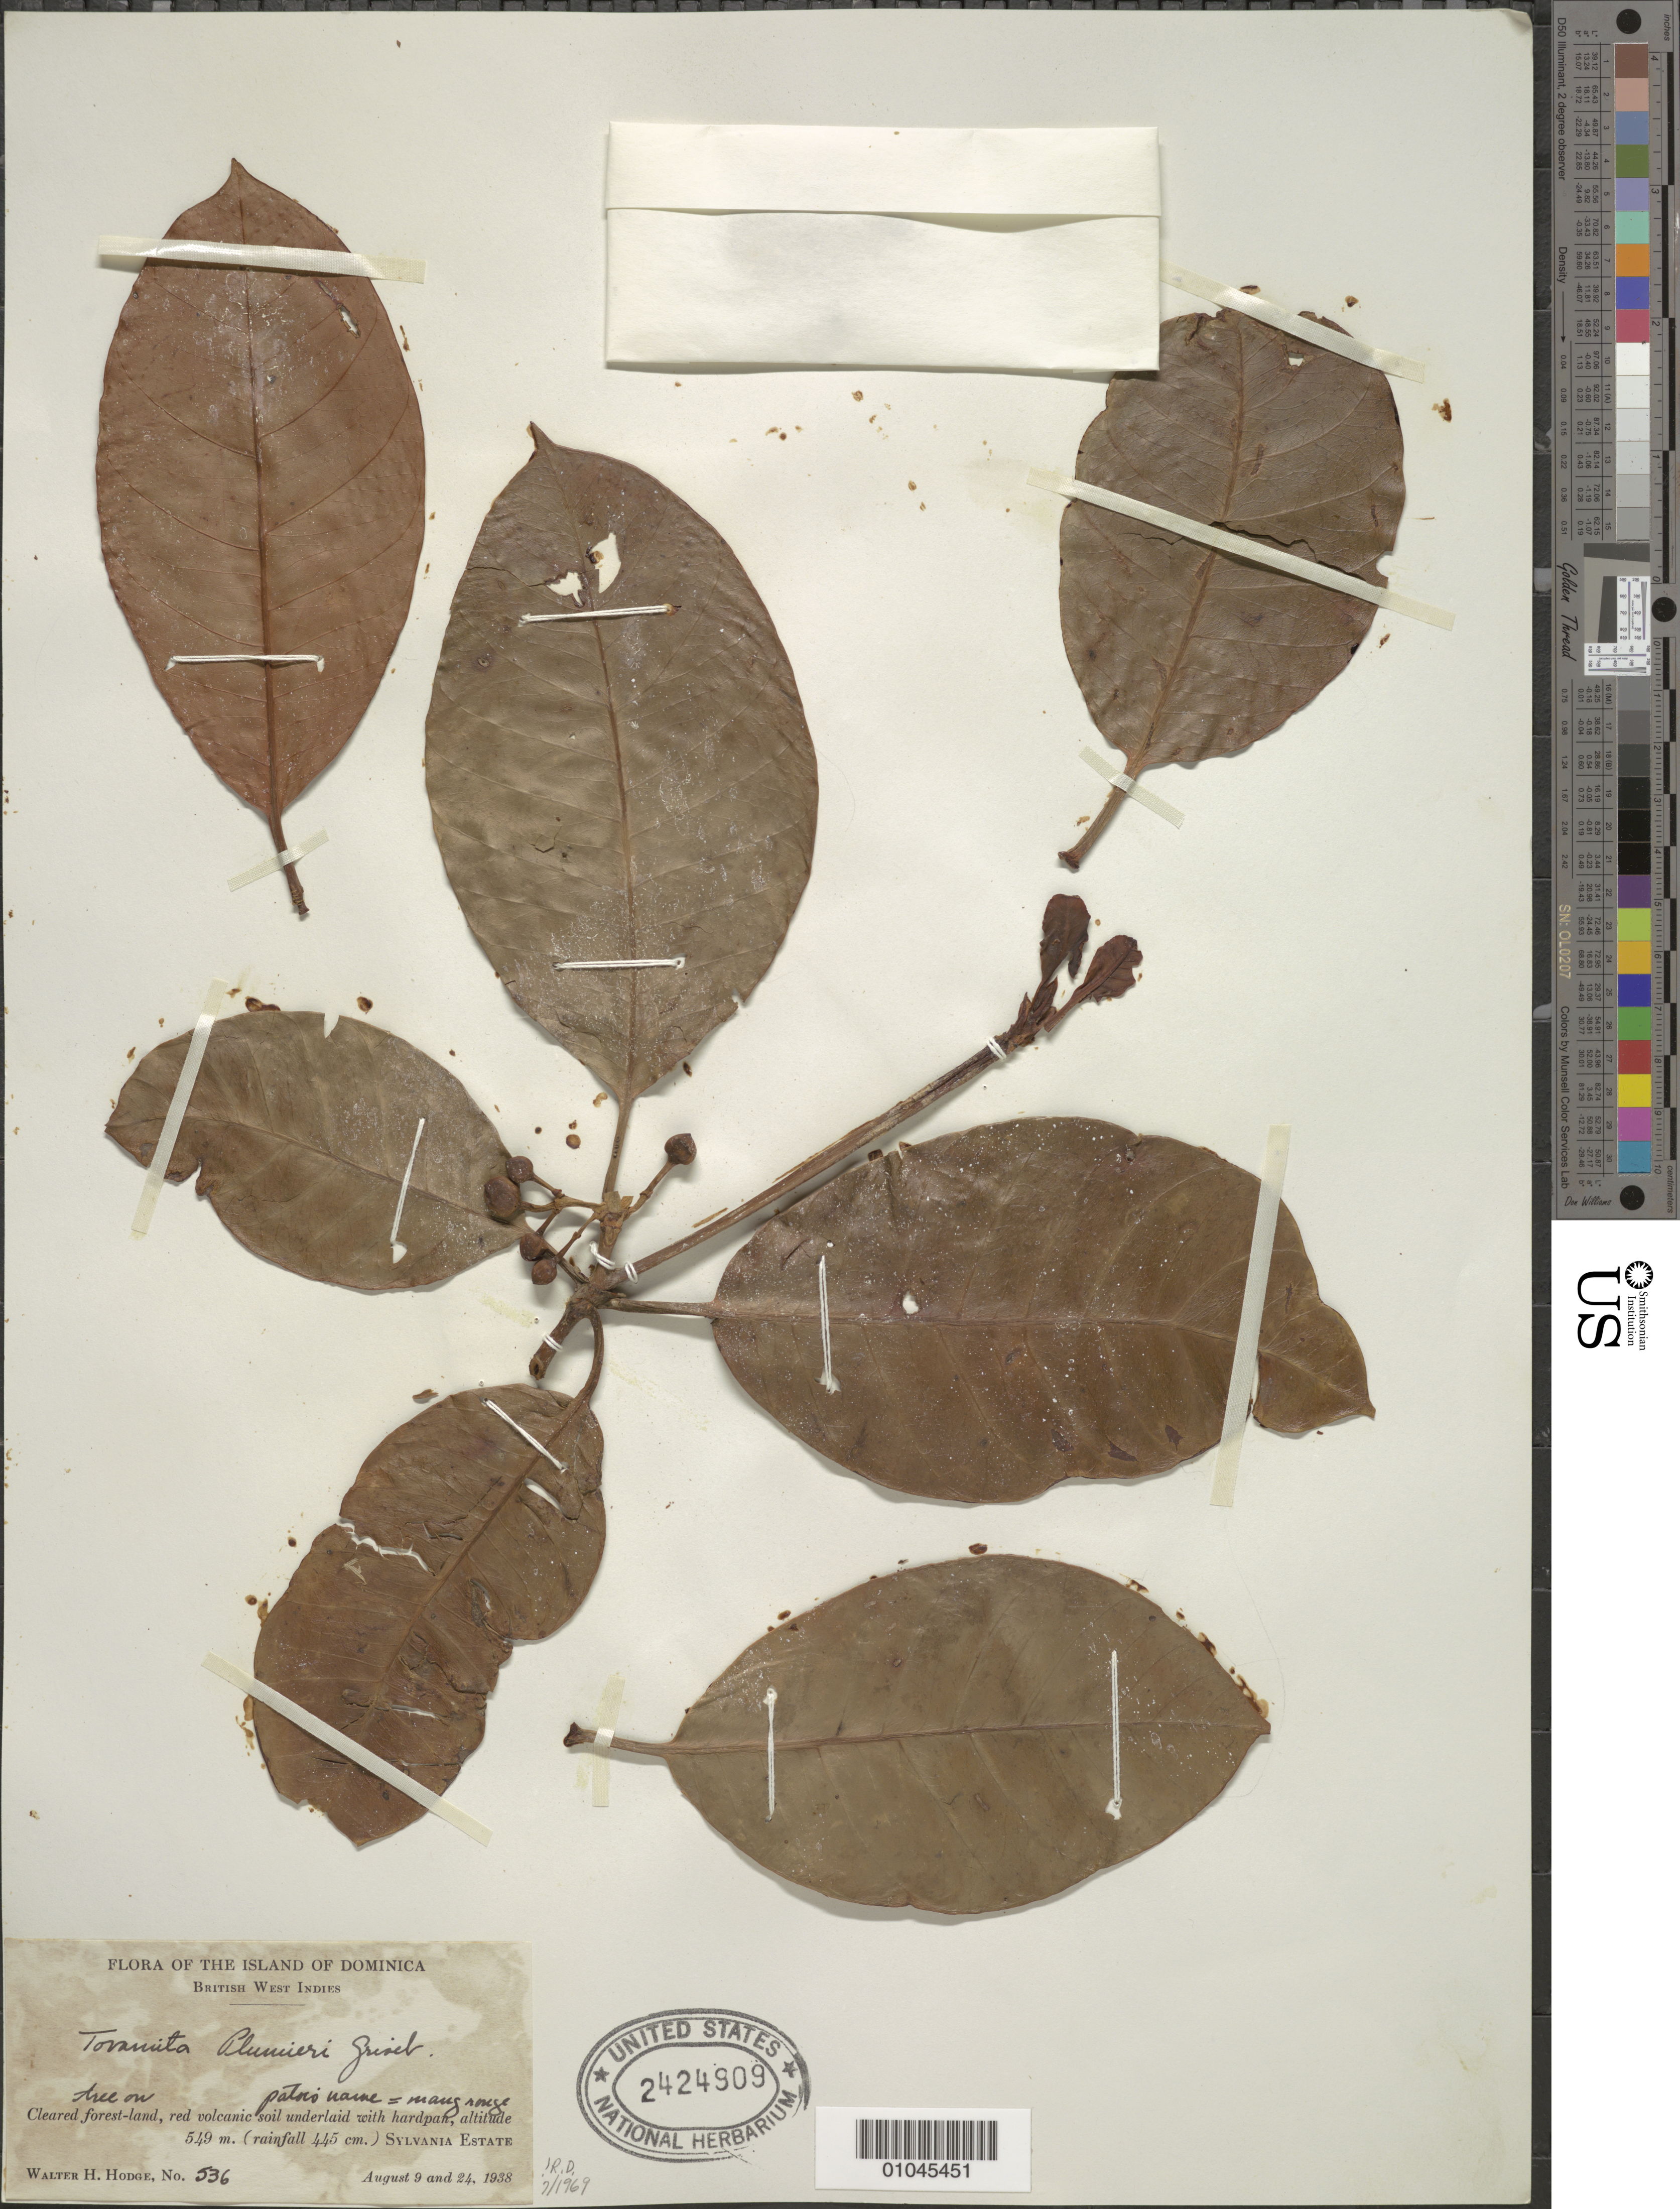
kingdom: Plantae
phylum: Tracheophyta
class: Magnoliopsida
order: Malpighiales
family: Clusiaceae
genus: Tovomita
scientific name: Tovomita plumieri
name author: Griseb.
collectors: W. Hodge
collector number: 536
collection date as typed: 09 Aug 1938 and 24 Aug 1938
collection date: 1938-08-09,1938-08-24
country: Dominica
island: Dominica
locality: Cleared forest-land, red volcanic soil underlaid with hardpan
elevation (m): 549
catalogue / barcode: US 2424909